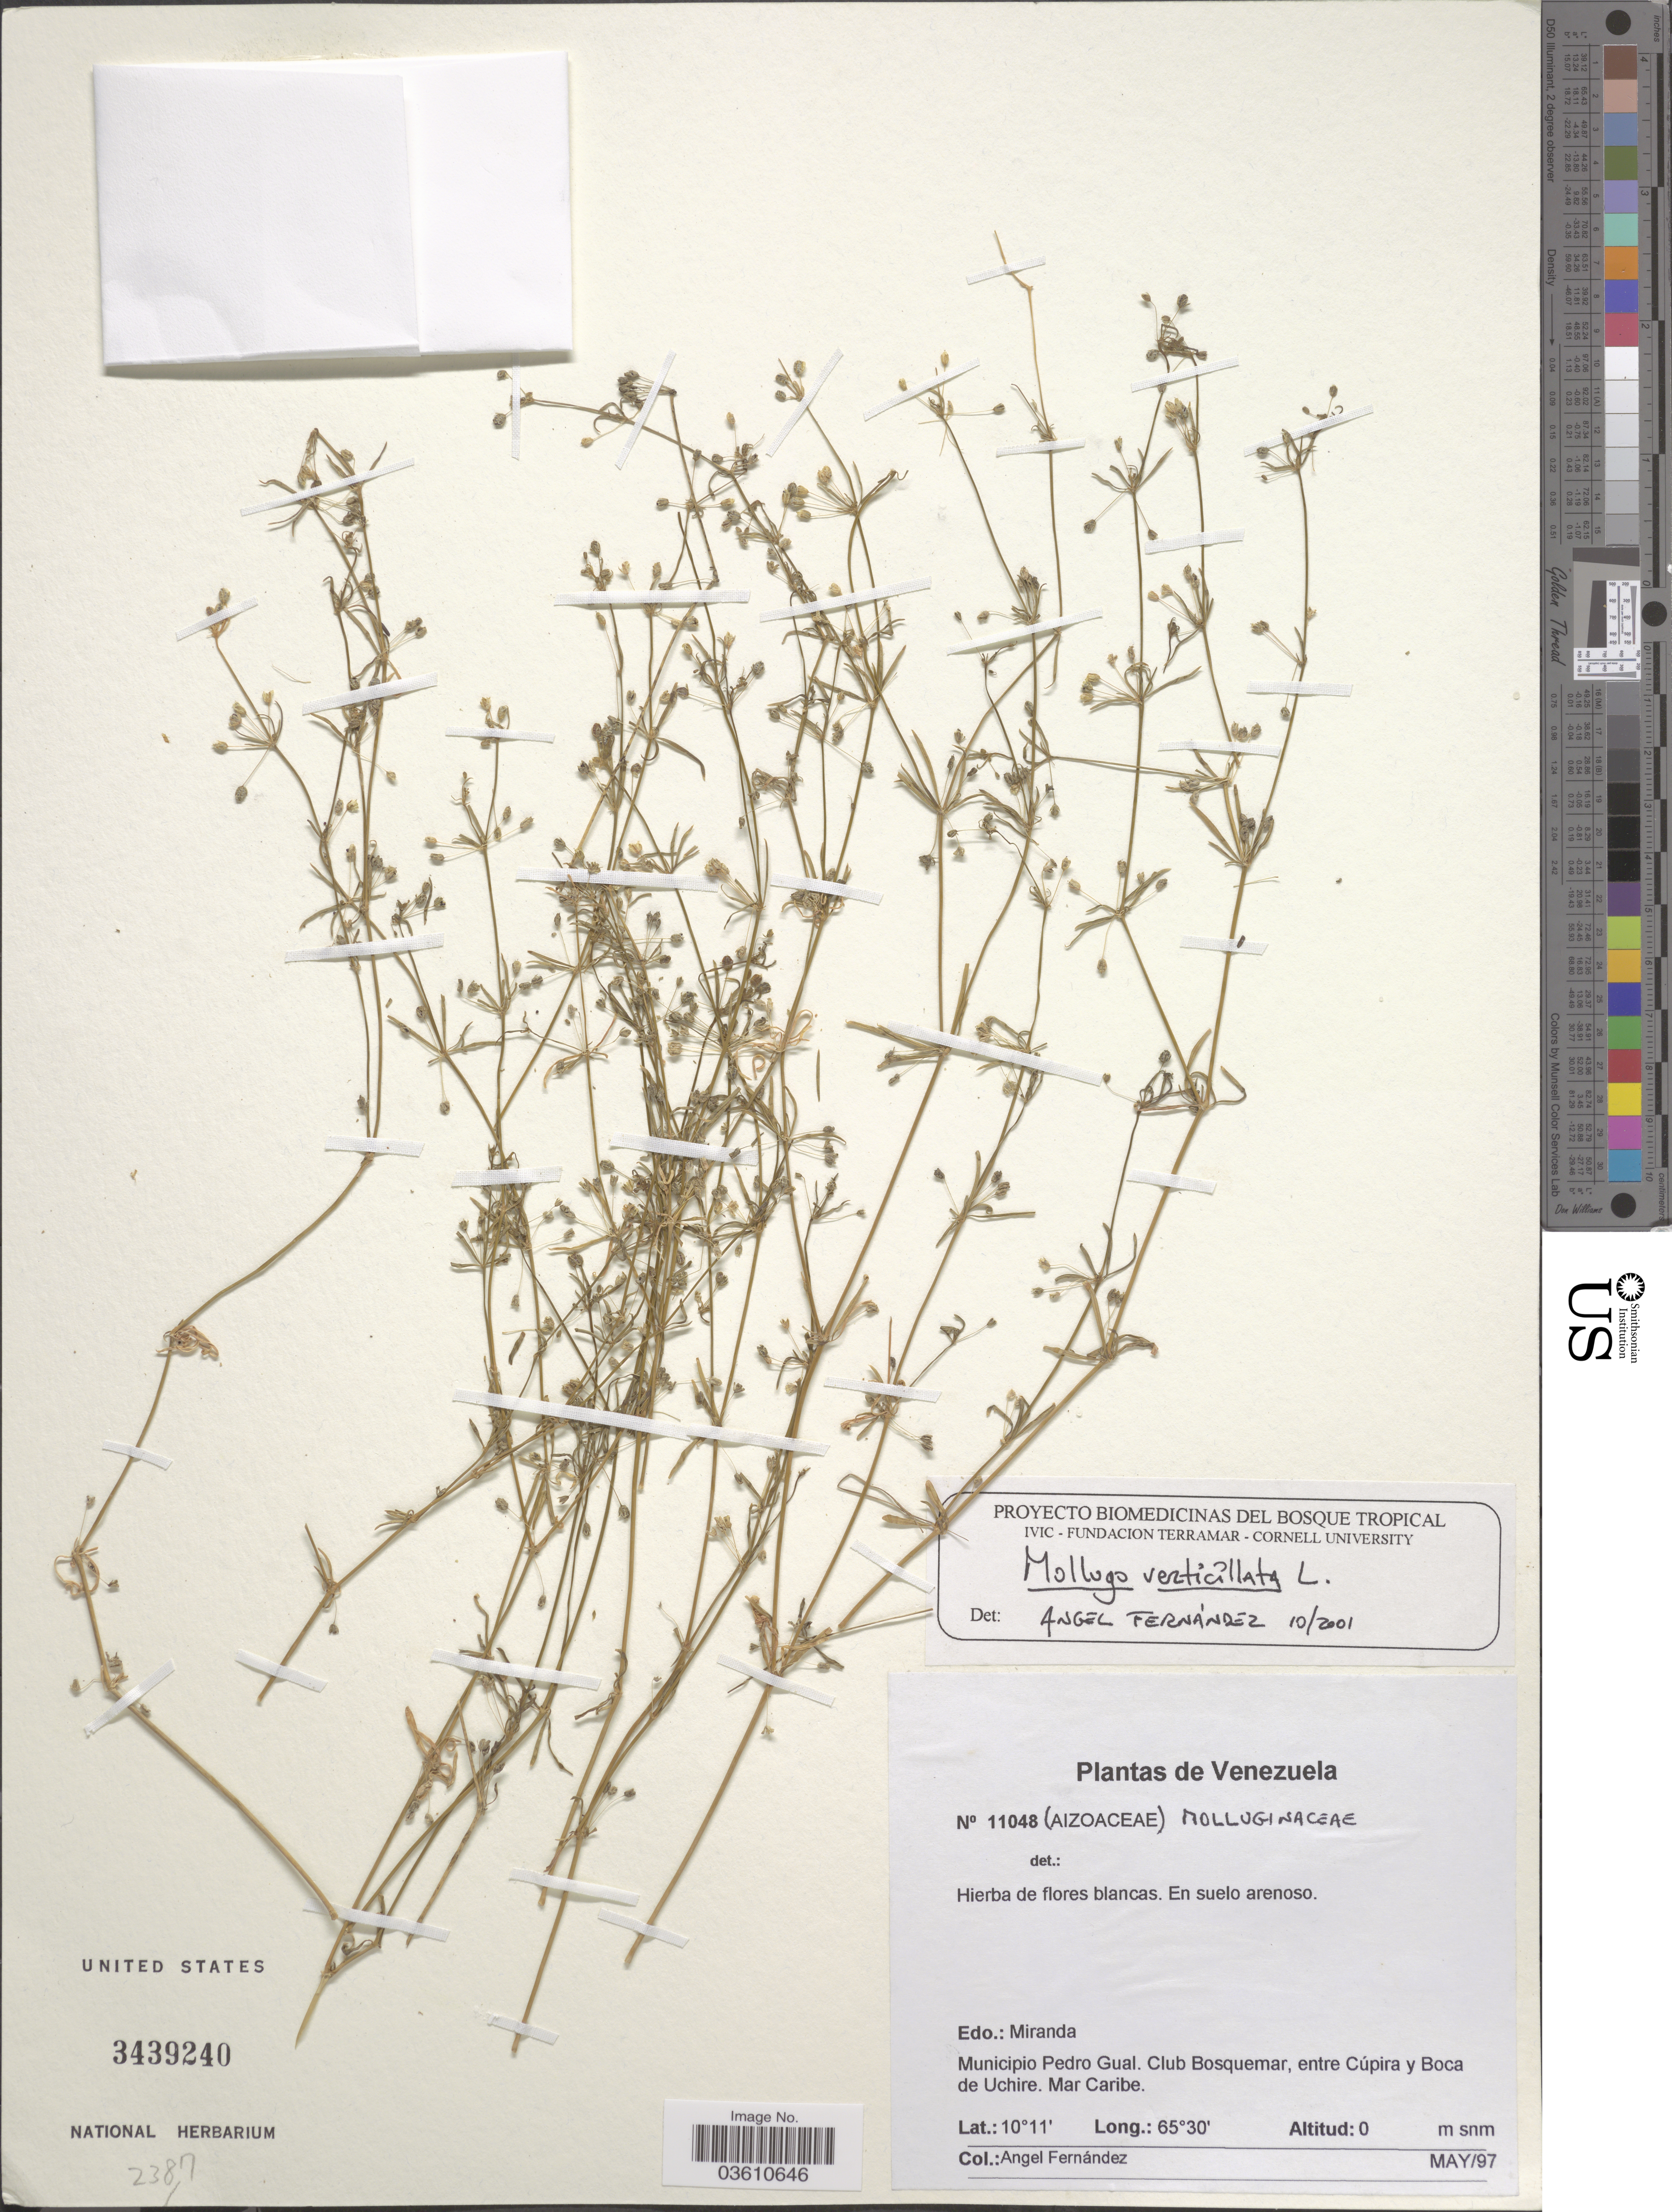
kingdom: Plantae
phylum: Tracheophyta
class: Magnoliopsida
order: Caryophyllales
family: Molluginaceae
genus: Mollugo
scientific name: Mollugo verticillata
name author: L.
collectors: Á. Fernández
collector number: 11048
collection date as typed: Transcribed d/m/y: /5/97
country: Venezuela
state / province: Miranda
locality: Municipio Pedro Gual. Club Bosquemar, entre Cúpira y Boca de Uchire. Mar Caribe.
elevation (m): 0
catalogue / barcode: US 3439240